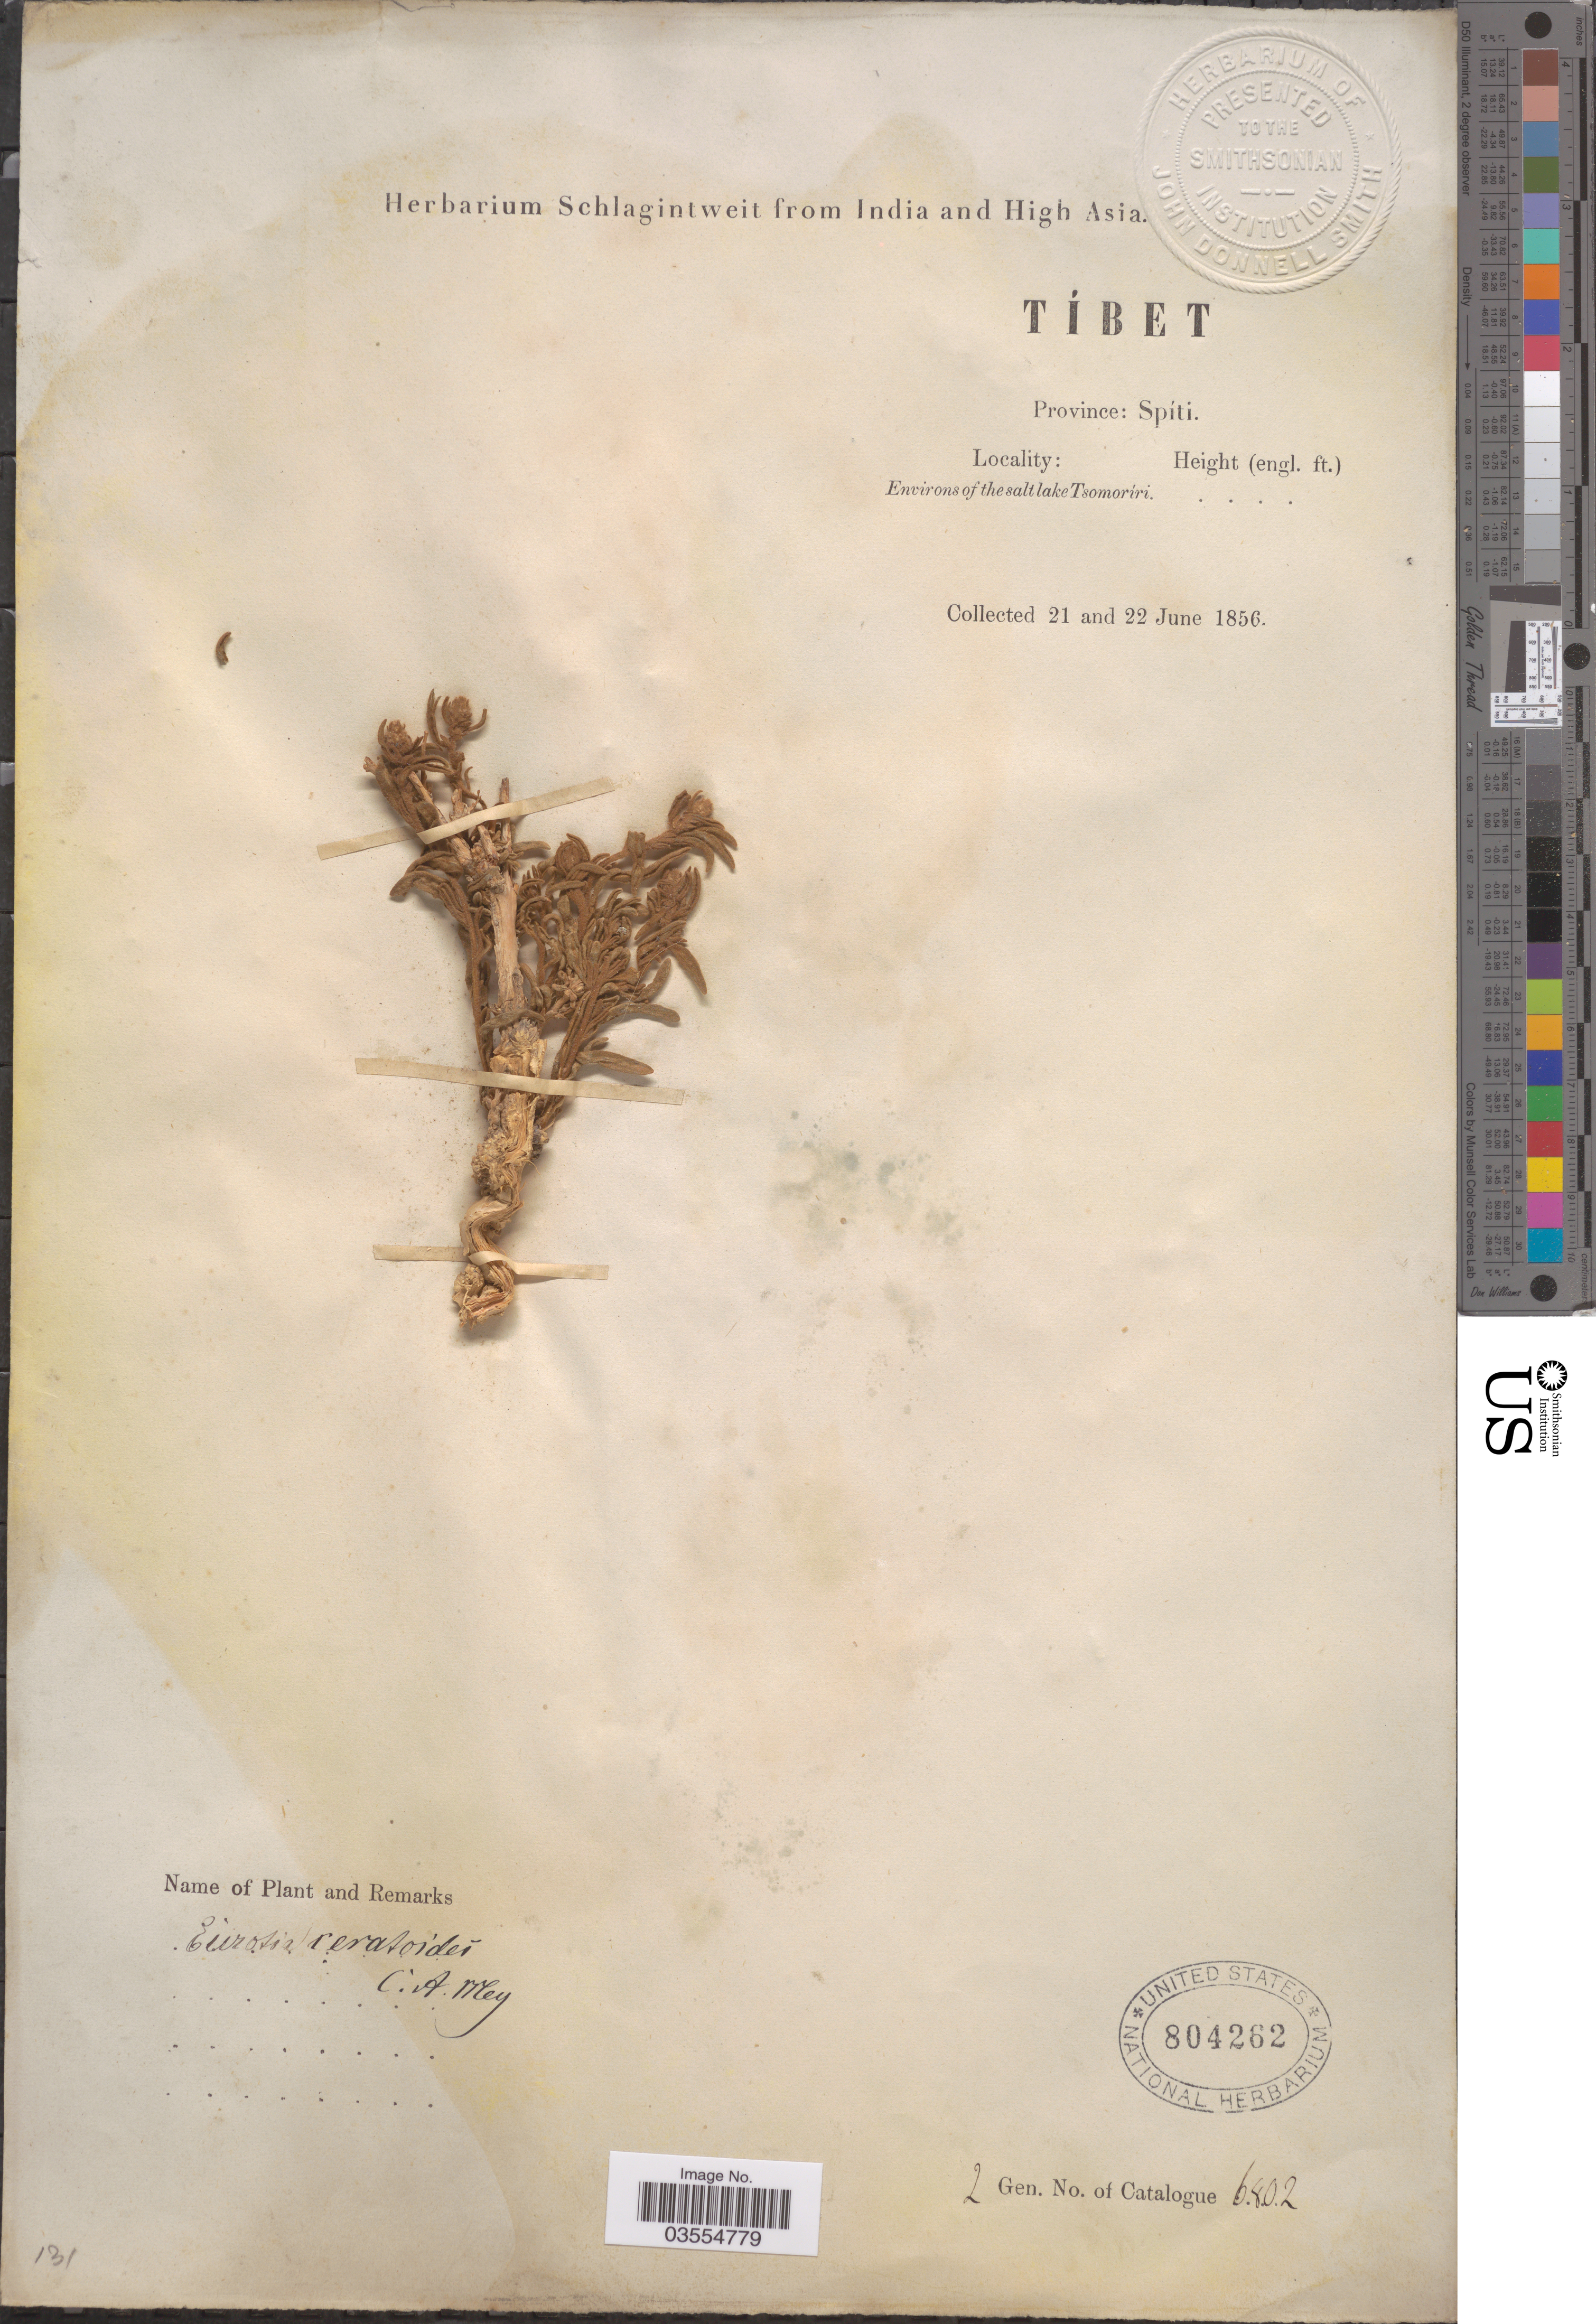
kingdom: Plantae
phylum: Tracheophyta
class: Magnoliopsida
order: Caryophyllales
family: Amaranthaceae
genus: Krascheninnikovia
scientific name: Krascheninnikovia ceratoides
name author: (L.) Gueldenst.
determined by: U.S. National Herbarium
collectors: ex herb. Schlagintweit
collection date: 1856-06-21/1856-06-22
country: China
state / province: Xizang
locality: Tíbet. Environs of the salt lake Tsomoríri.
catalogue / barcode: US 804262